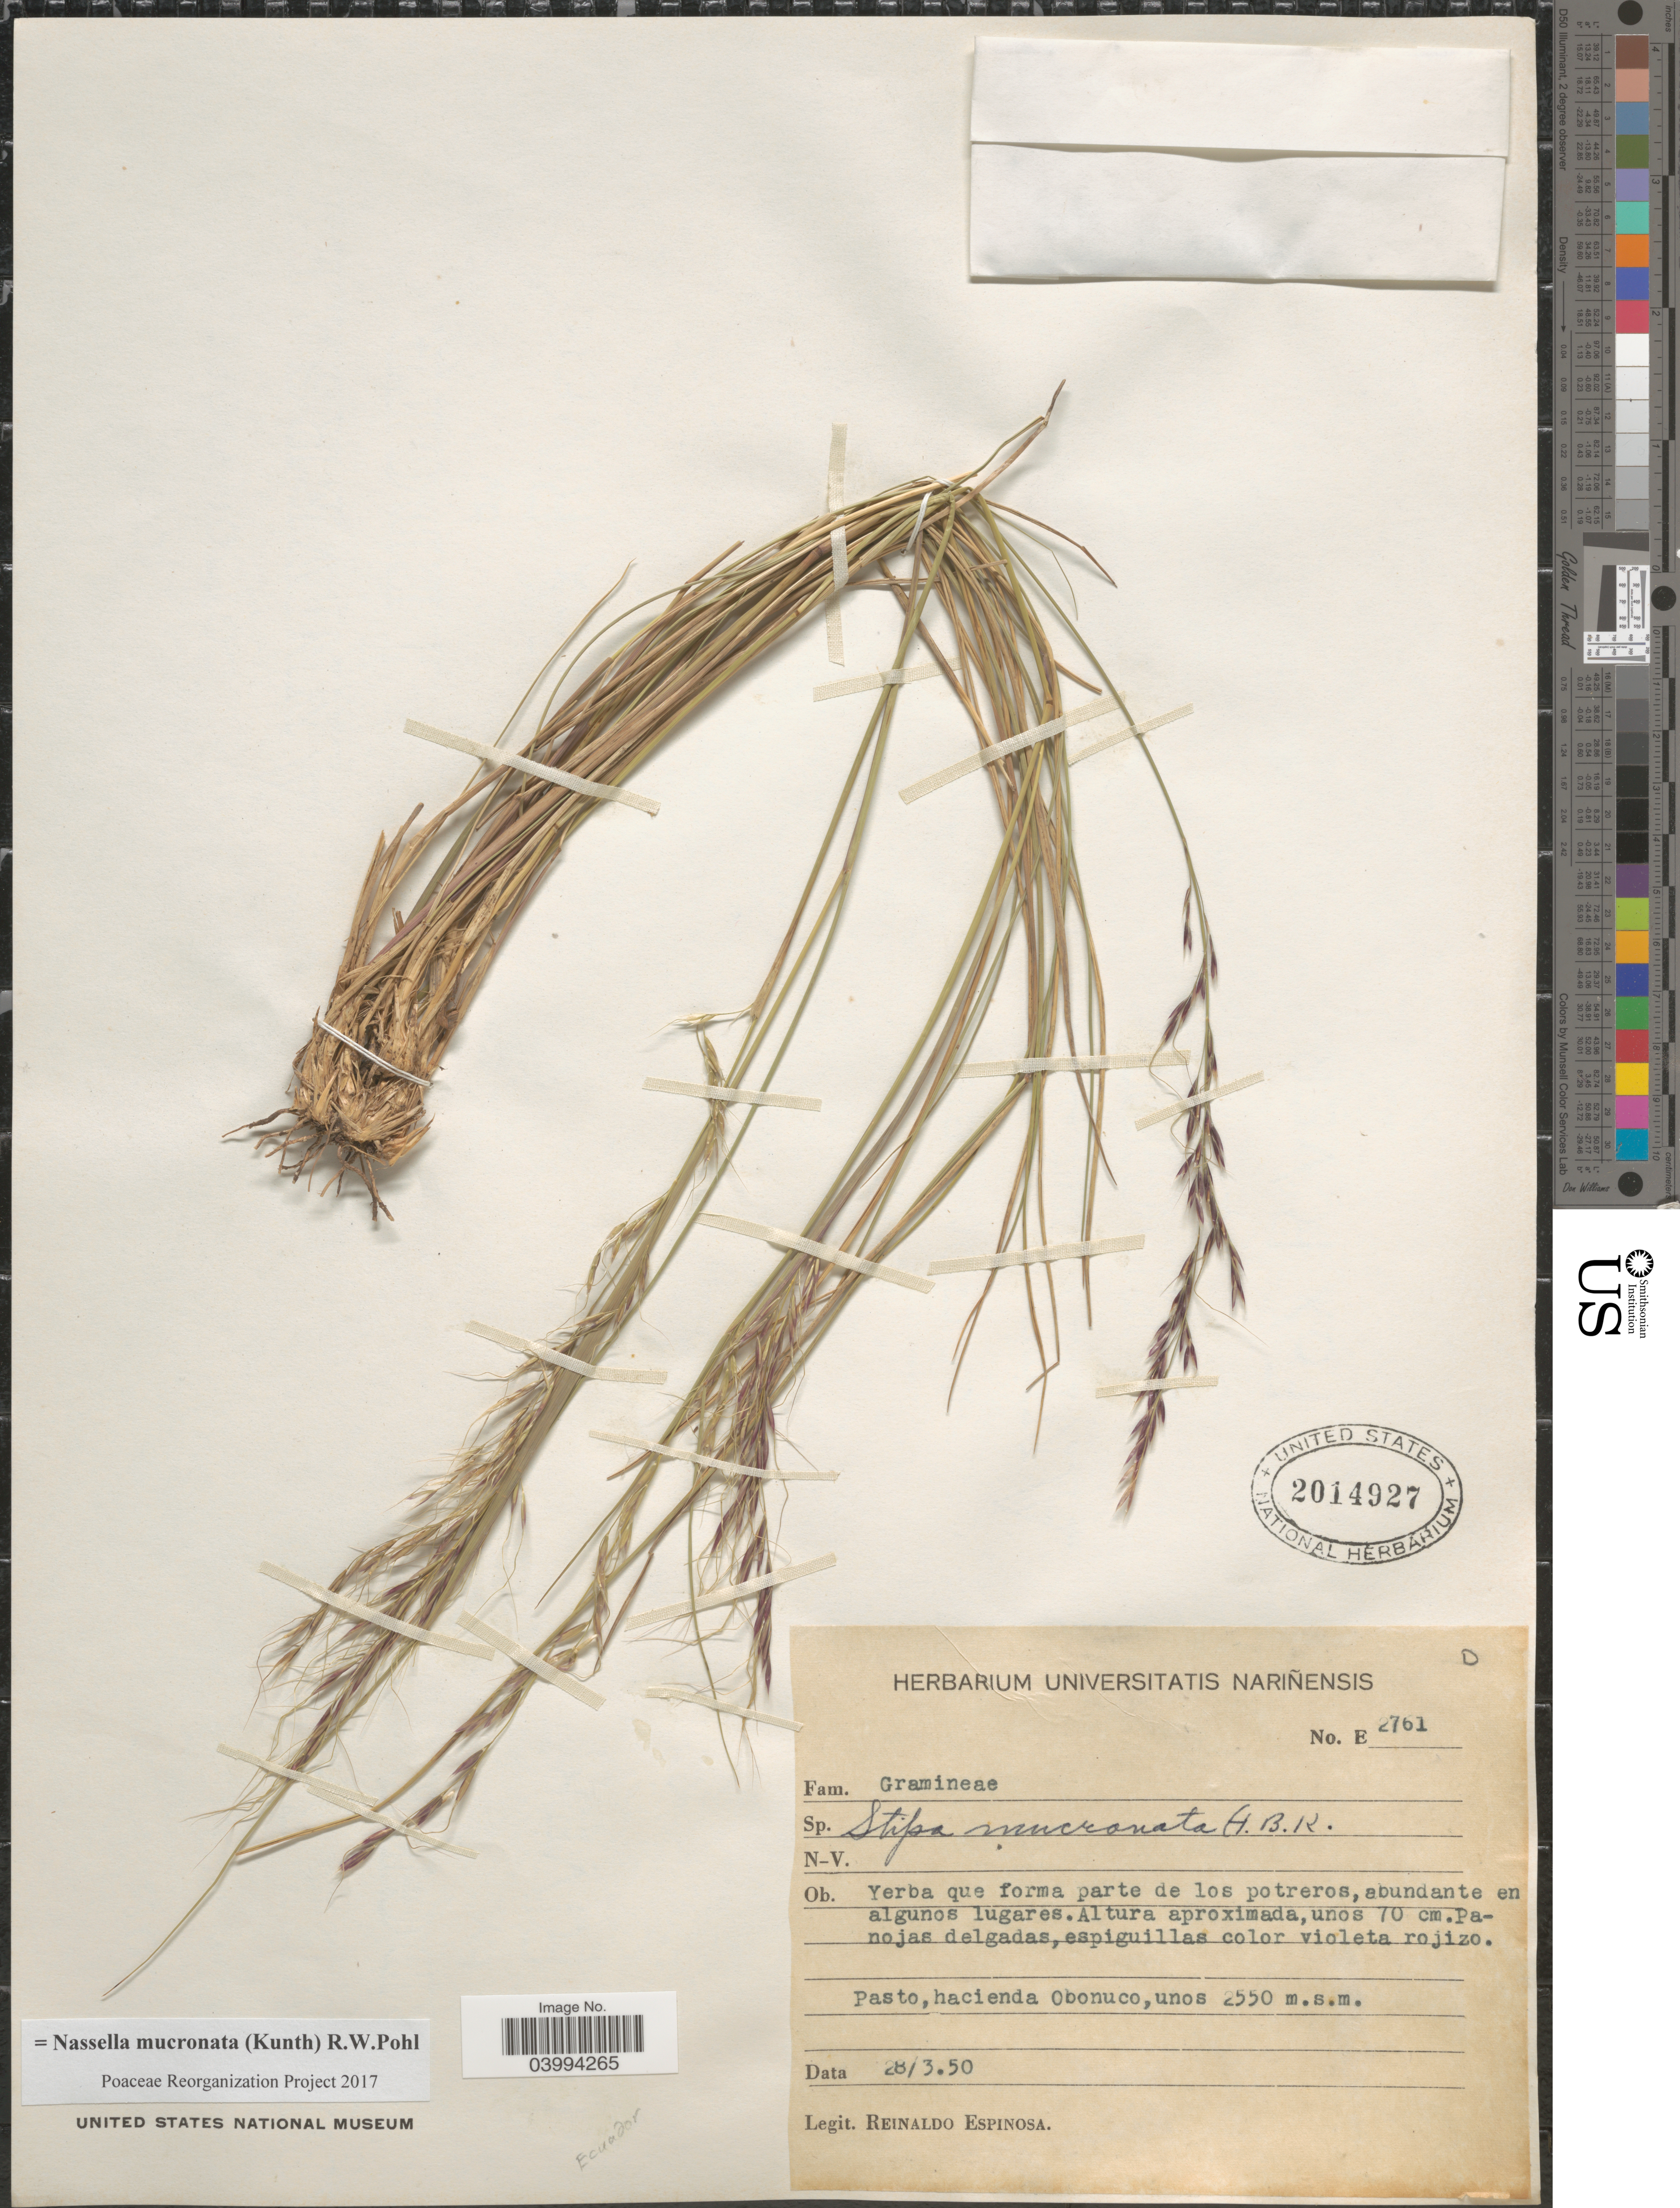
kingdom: Plantae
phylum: Tracheophyta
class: Liliopsida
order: Poales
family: Poaceae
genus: Nassella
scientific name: Nassella mucronata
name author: (Kunth) R.W. Pohl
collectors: R. Espinosa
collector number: E2761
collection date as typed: Transcribed d/m/y: 28/3/50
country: Colombia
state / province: Nariño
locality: Pasto, hacienda Obonuco.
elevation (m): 2550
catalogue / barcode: US 2014927